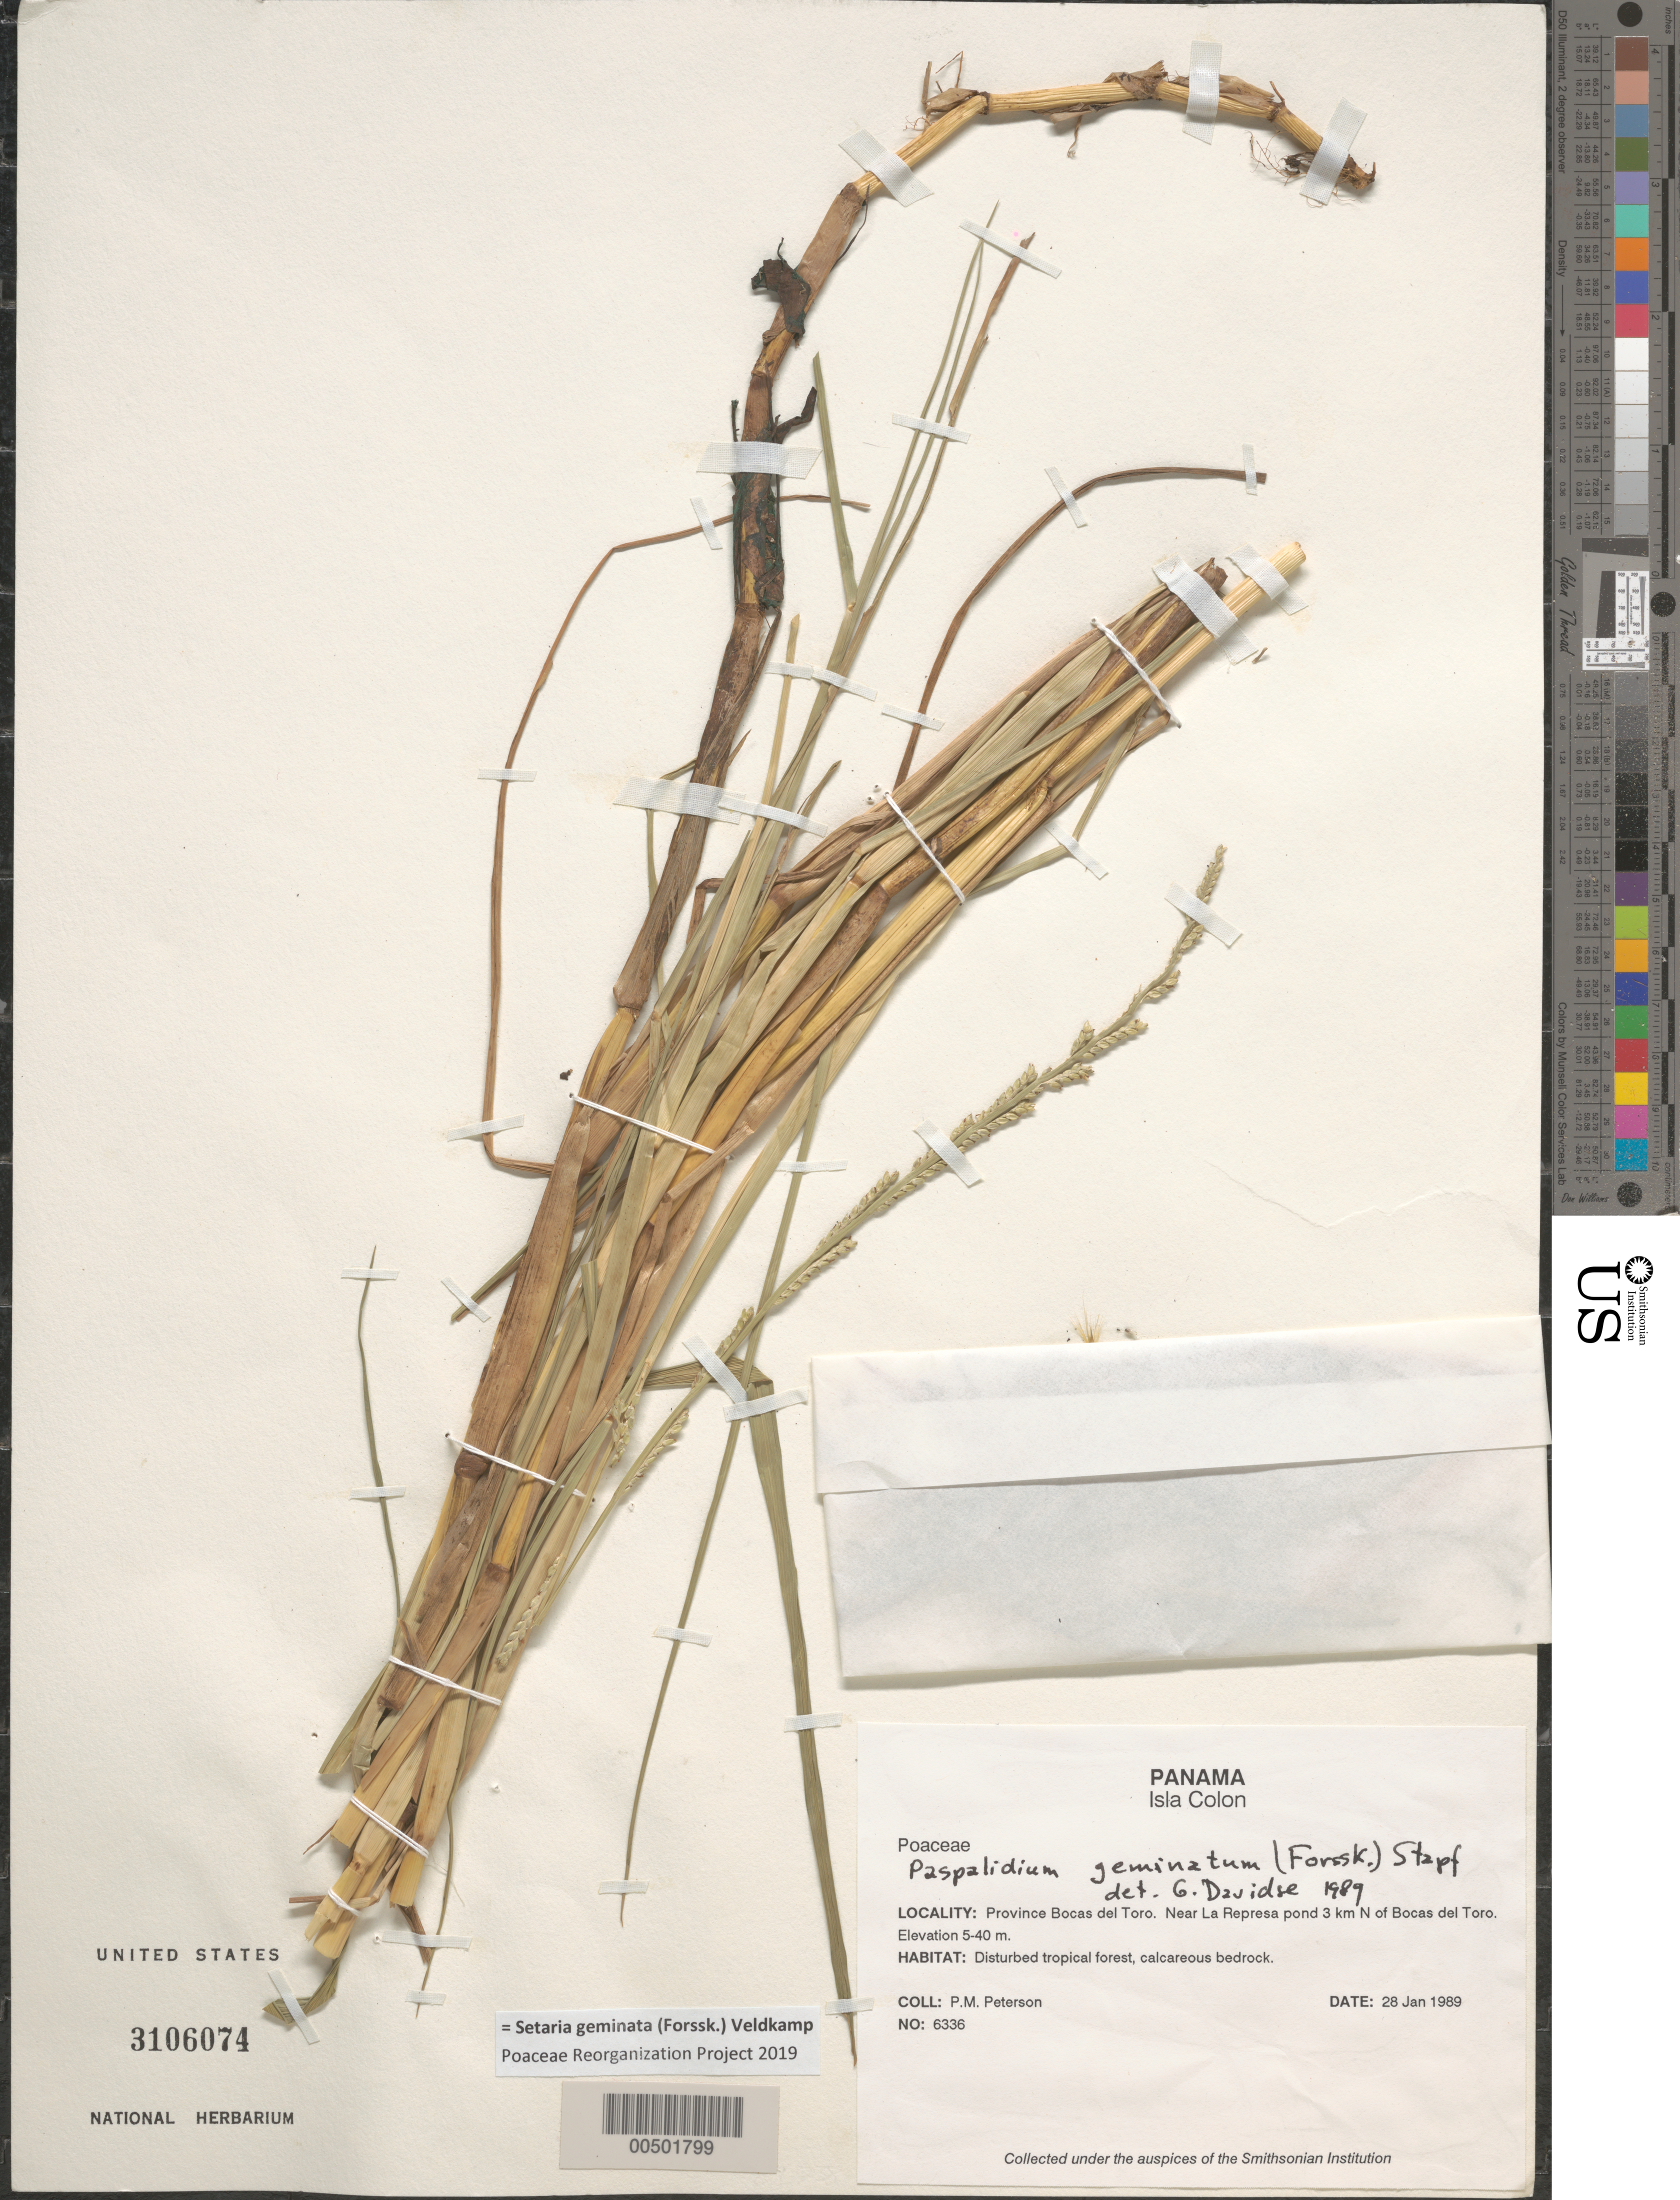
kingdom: Plantae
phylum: Tracheophyta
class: Liliopsida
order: Poales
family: Poaceae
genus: Setaria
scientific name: Setaria geminata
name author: (Forssk.) Veldkamp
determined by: Poaceae Reorganization Project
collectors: P. M. Peterson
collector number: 06336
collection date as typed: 28 Jan 1989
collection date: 1989-01-28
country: Panama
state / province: Bocas del Toro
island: Colón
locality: Isla Colon, near La Represa pond 3 km N of Bocas del Toro.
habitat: Disturbed tropical forest, calcareous bedrock.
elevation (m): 5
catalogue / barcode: US 3106074